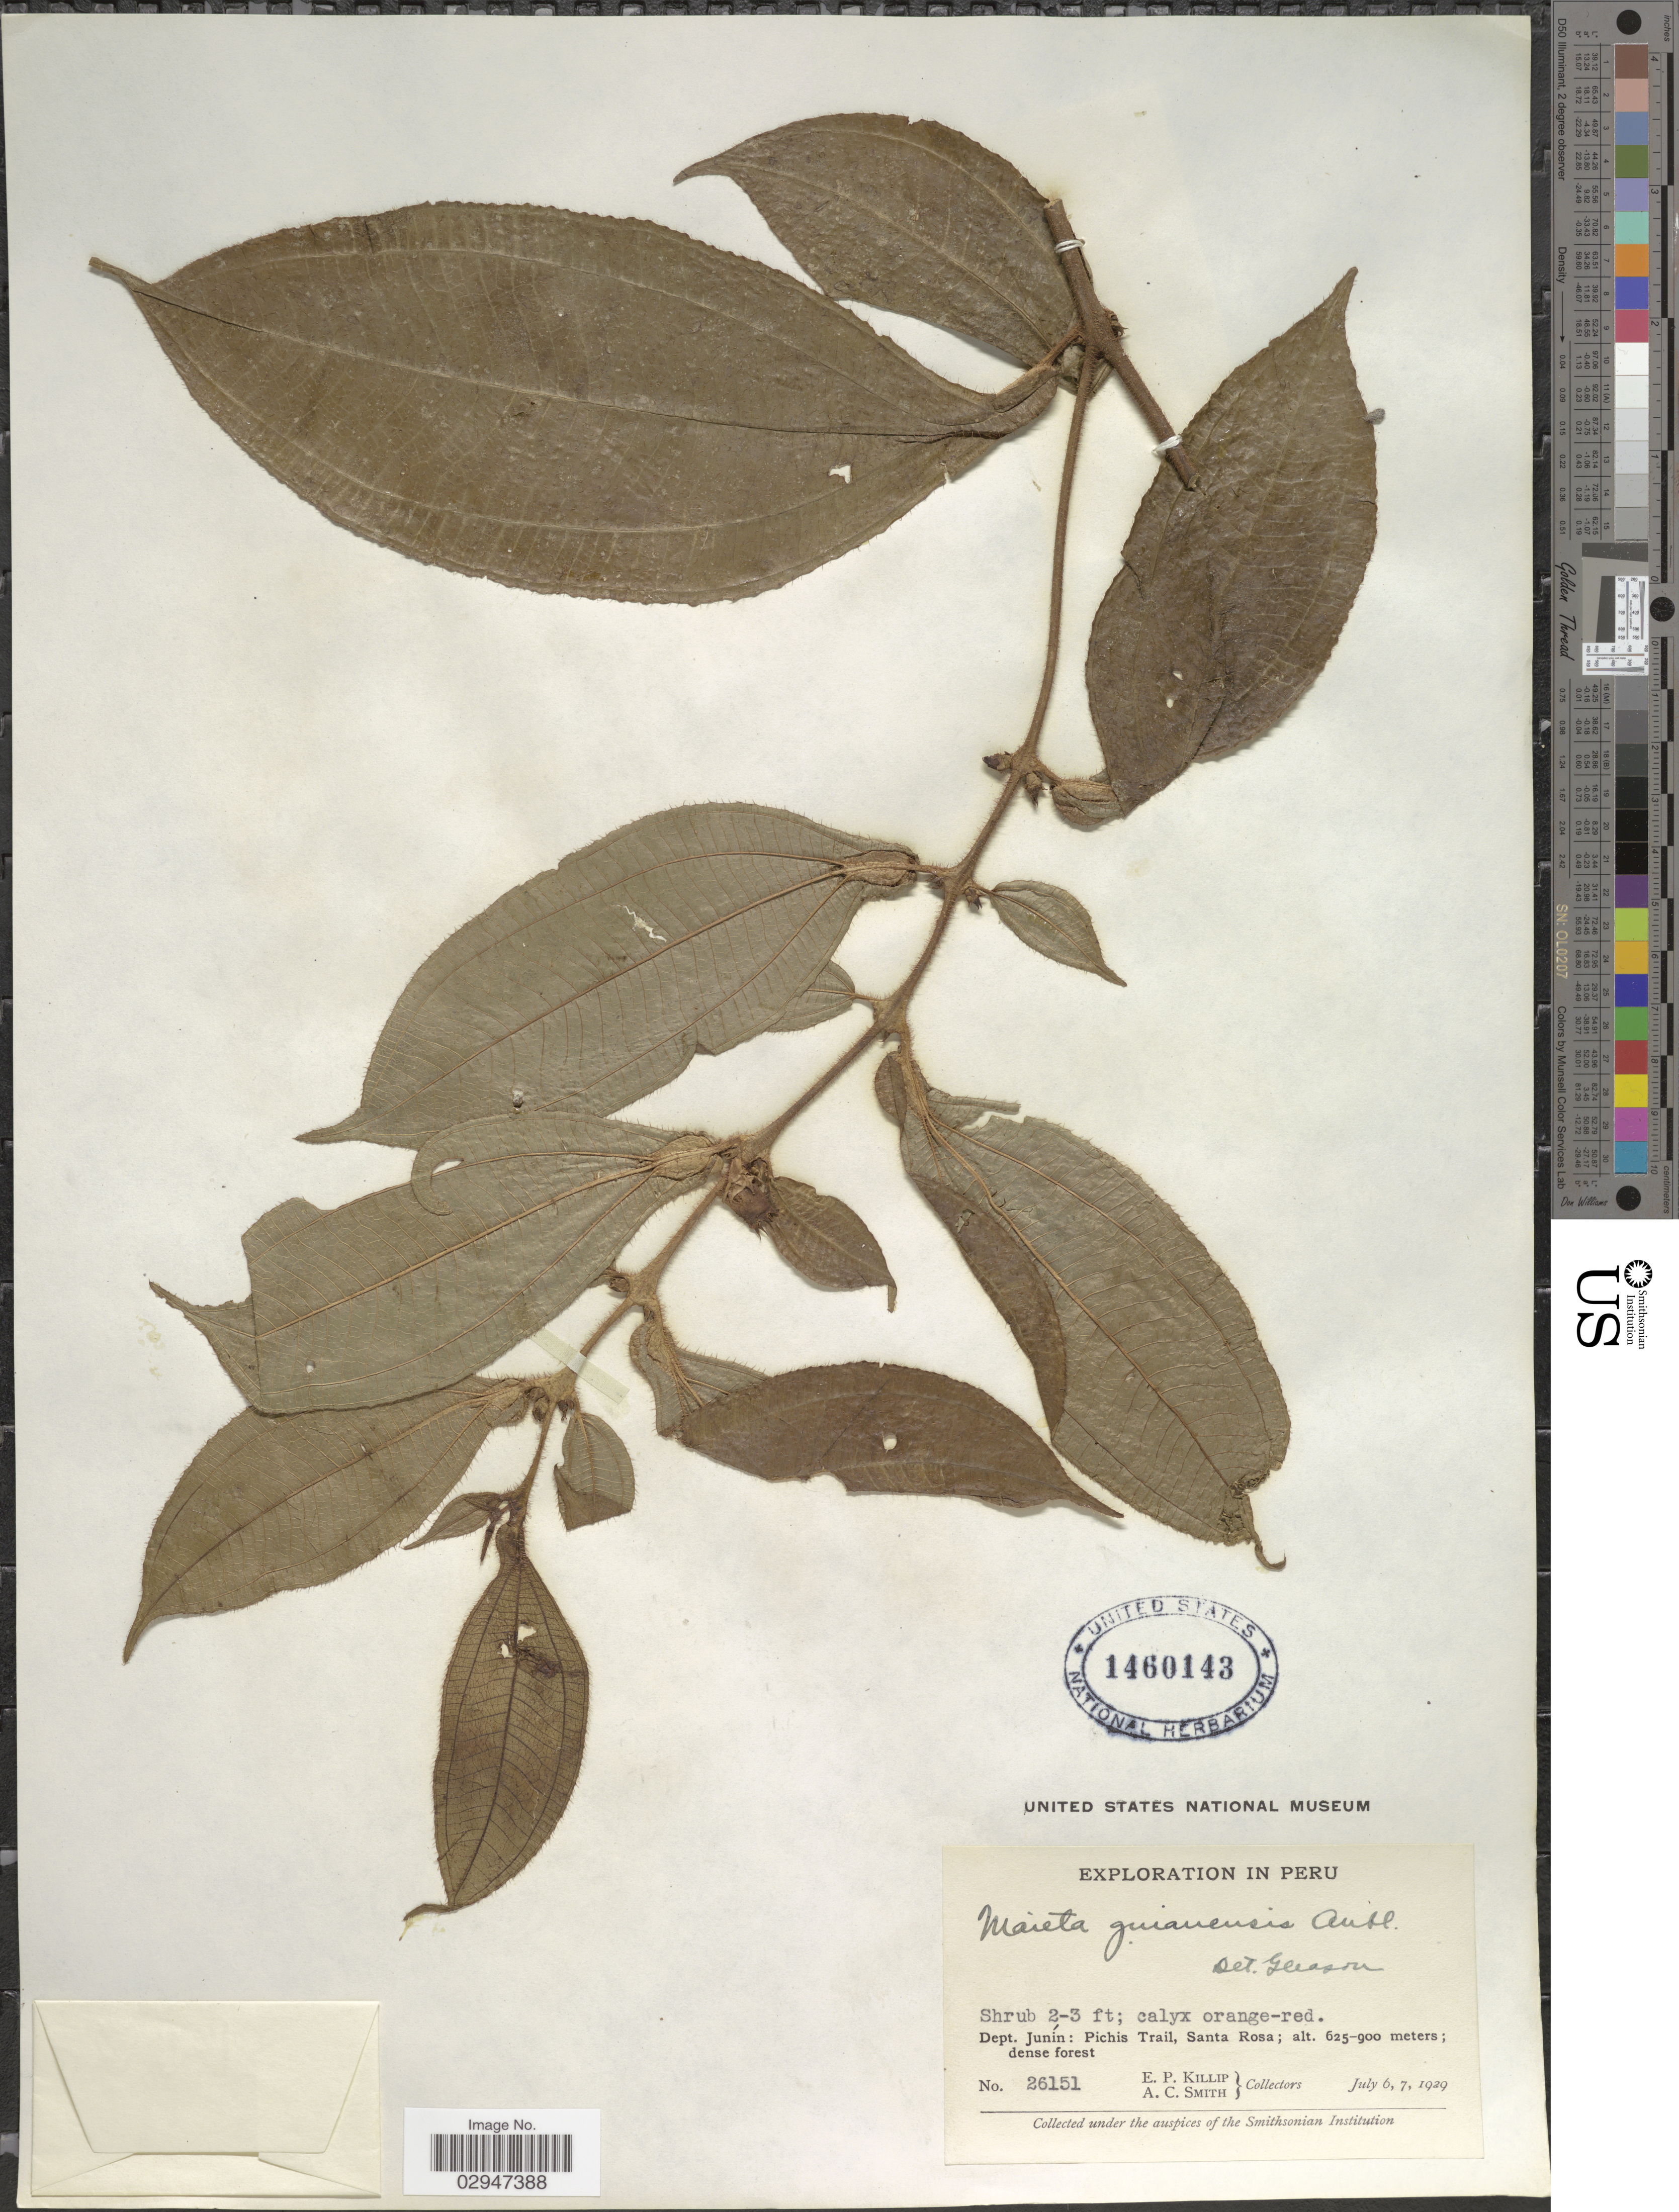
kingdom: Plantae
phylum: Tracheophyta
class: Magnoliopsida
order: Myrtales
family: Melastomataceae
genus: Maieta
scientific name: Maieta guianensis var. guianensis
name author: Aubl.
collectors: E. P. Killip & A. C. Smith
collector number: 26151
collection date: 1929-07-06/1929-07-07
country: Peru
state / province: Junín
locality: Dept. Junín: Pichis Trail, Santa Rosa.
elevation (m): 625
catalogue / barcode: US 1460143